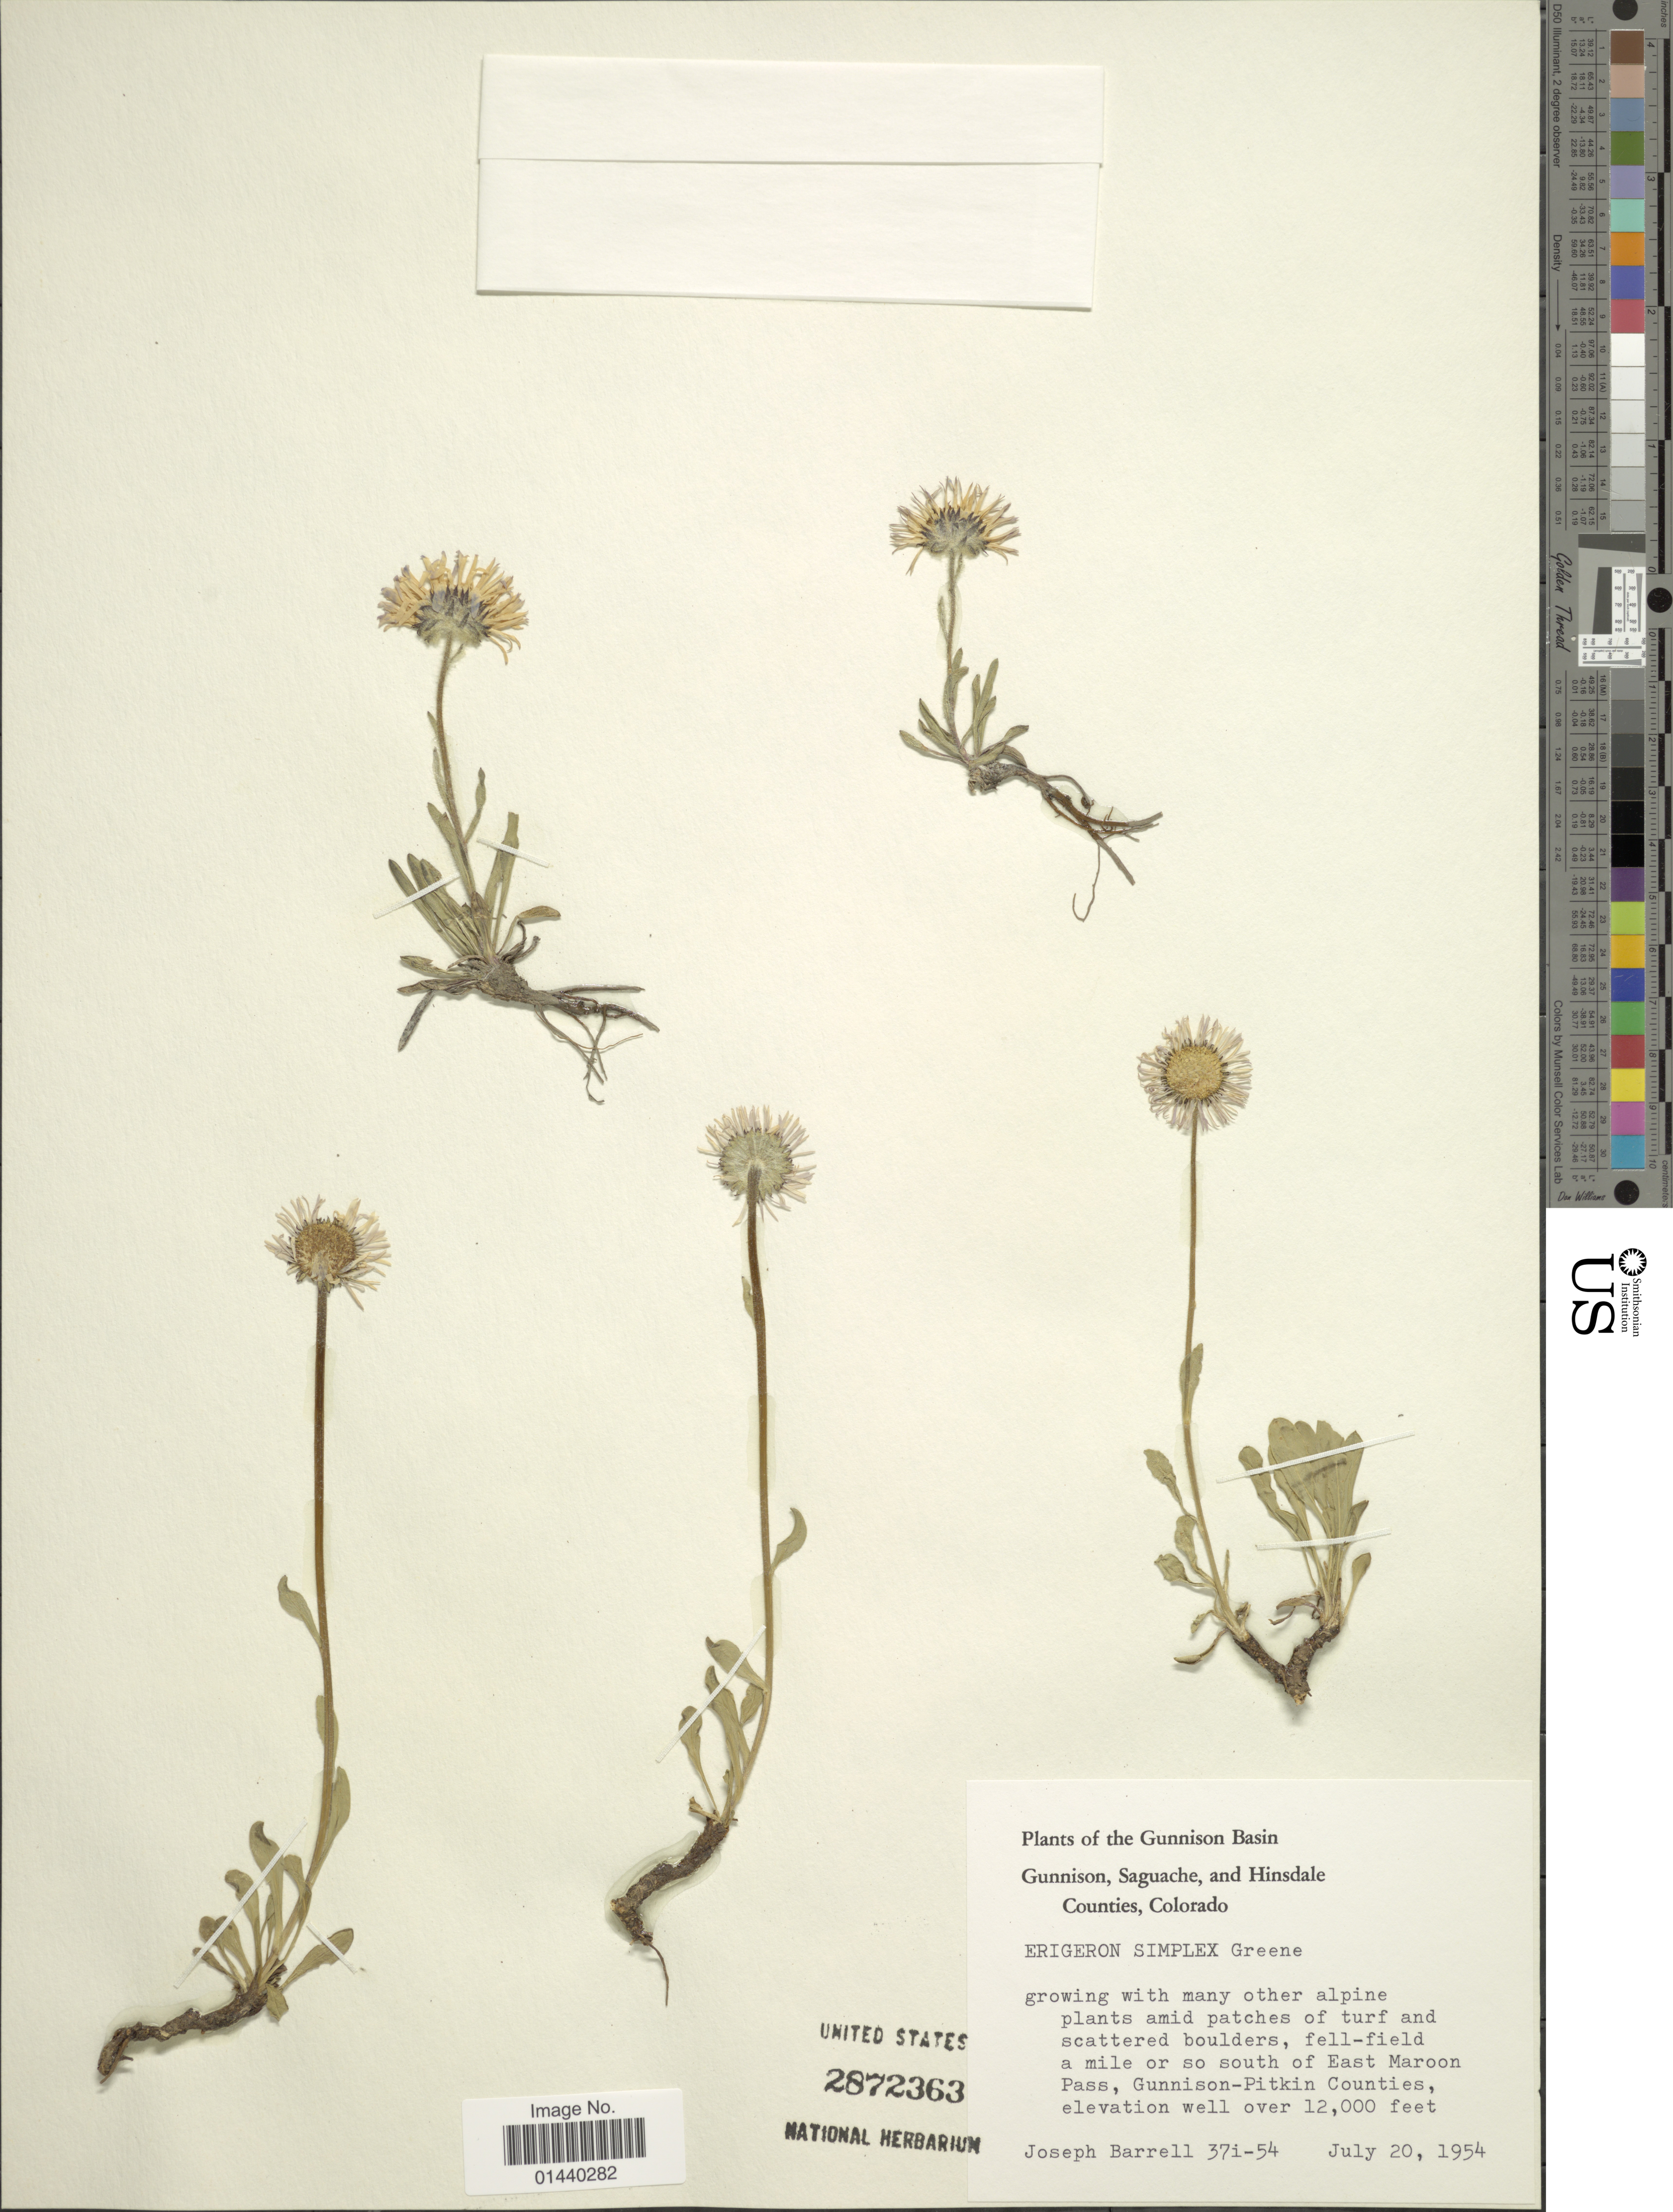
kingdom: Plantae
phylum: Tracheophyta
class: Magnoliopsida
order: Asterales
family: Asteraceae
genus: Erigeron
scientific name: Erigeron simplex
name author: Greene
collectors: J. Barrell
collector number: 37i-54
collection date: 1954-07-20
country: United States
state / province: Colorado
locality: The Gunnison Basin. Gunnison, Saguache, and Hinsdale Counties. Fell-field a mile or so south of East Maroon Pass, Gunnison-Pitkin Counties.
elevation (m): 3658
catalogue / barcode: US 2872363